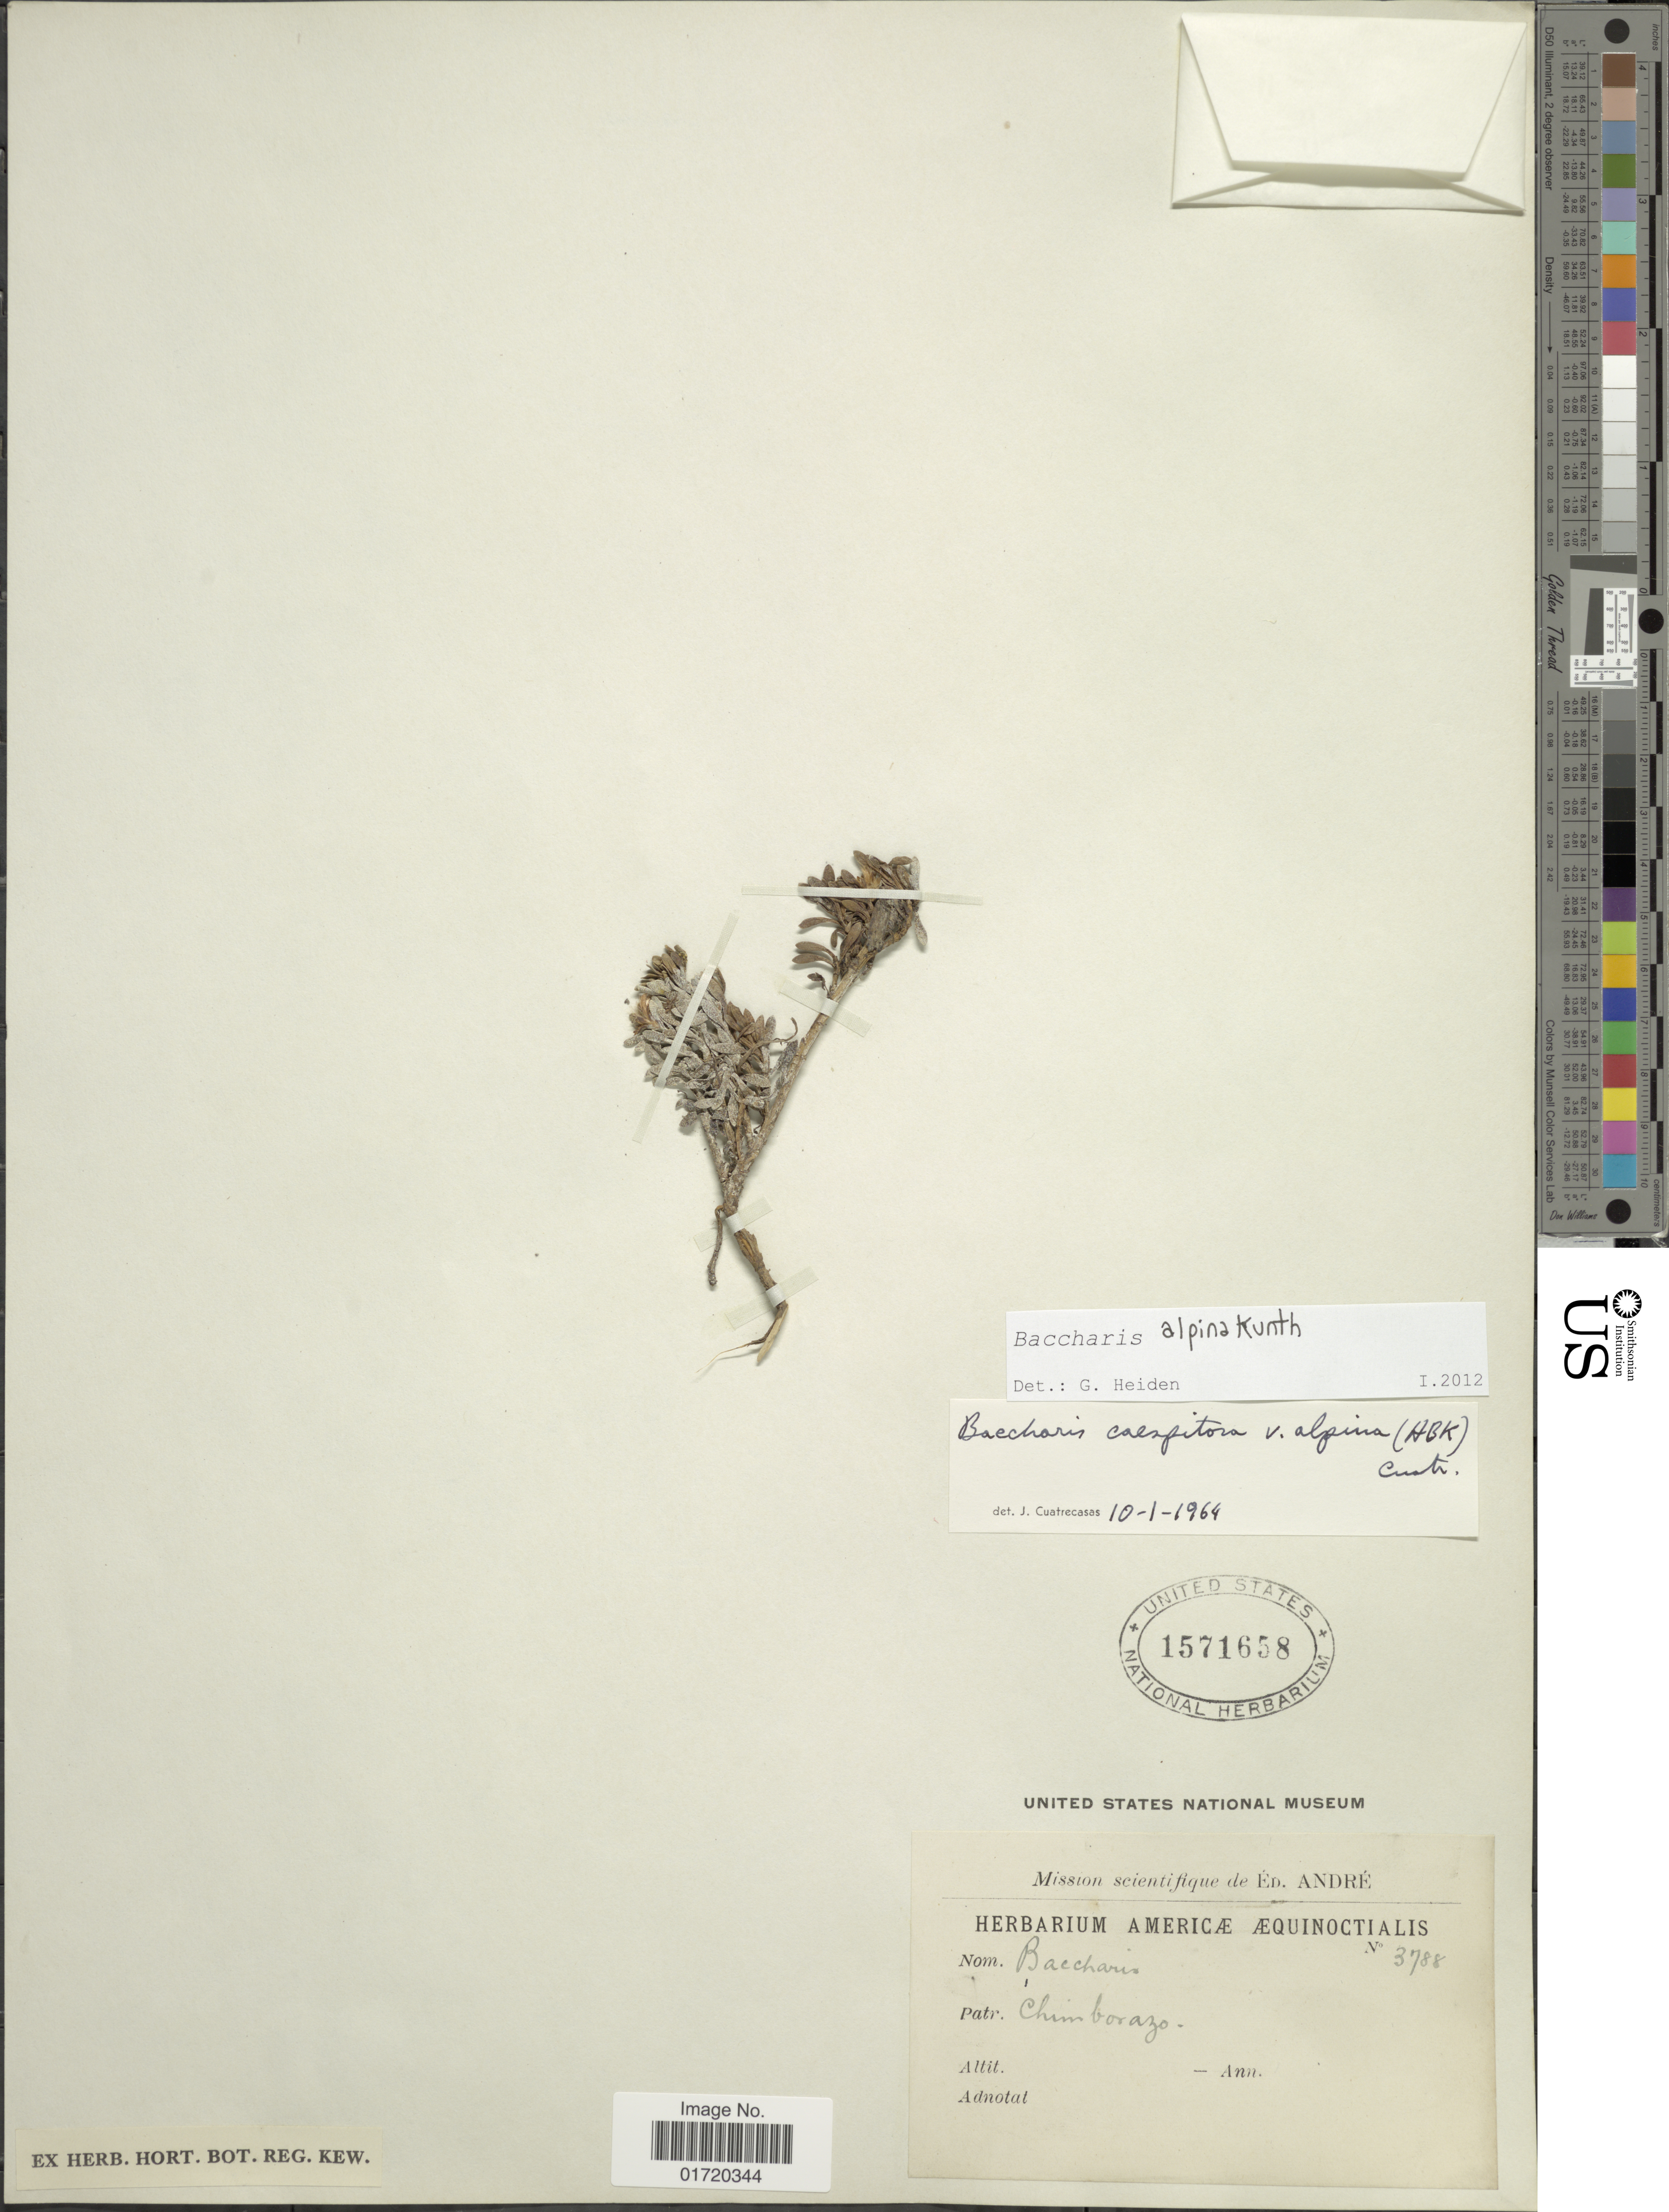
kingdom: Plantae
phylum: Tracheophyta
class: Magnoliopsida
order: Asterales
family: Asteraceae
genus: Baccharis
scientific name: Baccharis alpina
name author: Kunth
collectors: É. F. André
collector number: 3788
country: Ecuador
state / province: Chimborazo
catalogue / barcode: US 1571658